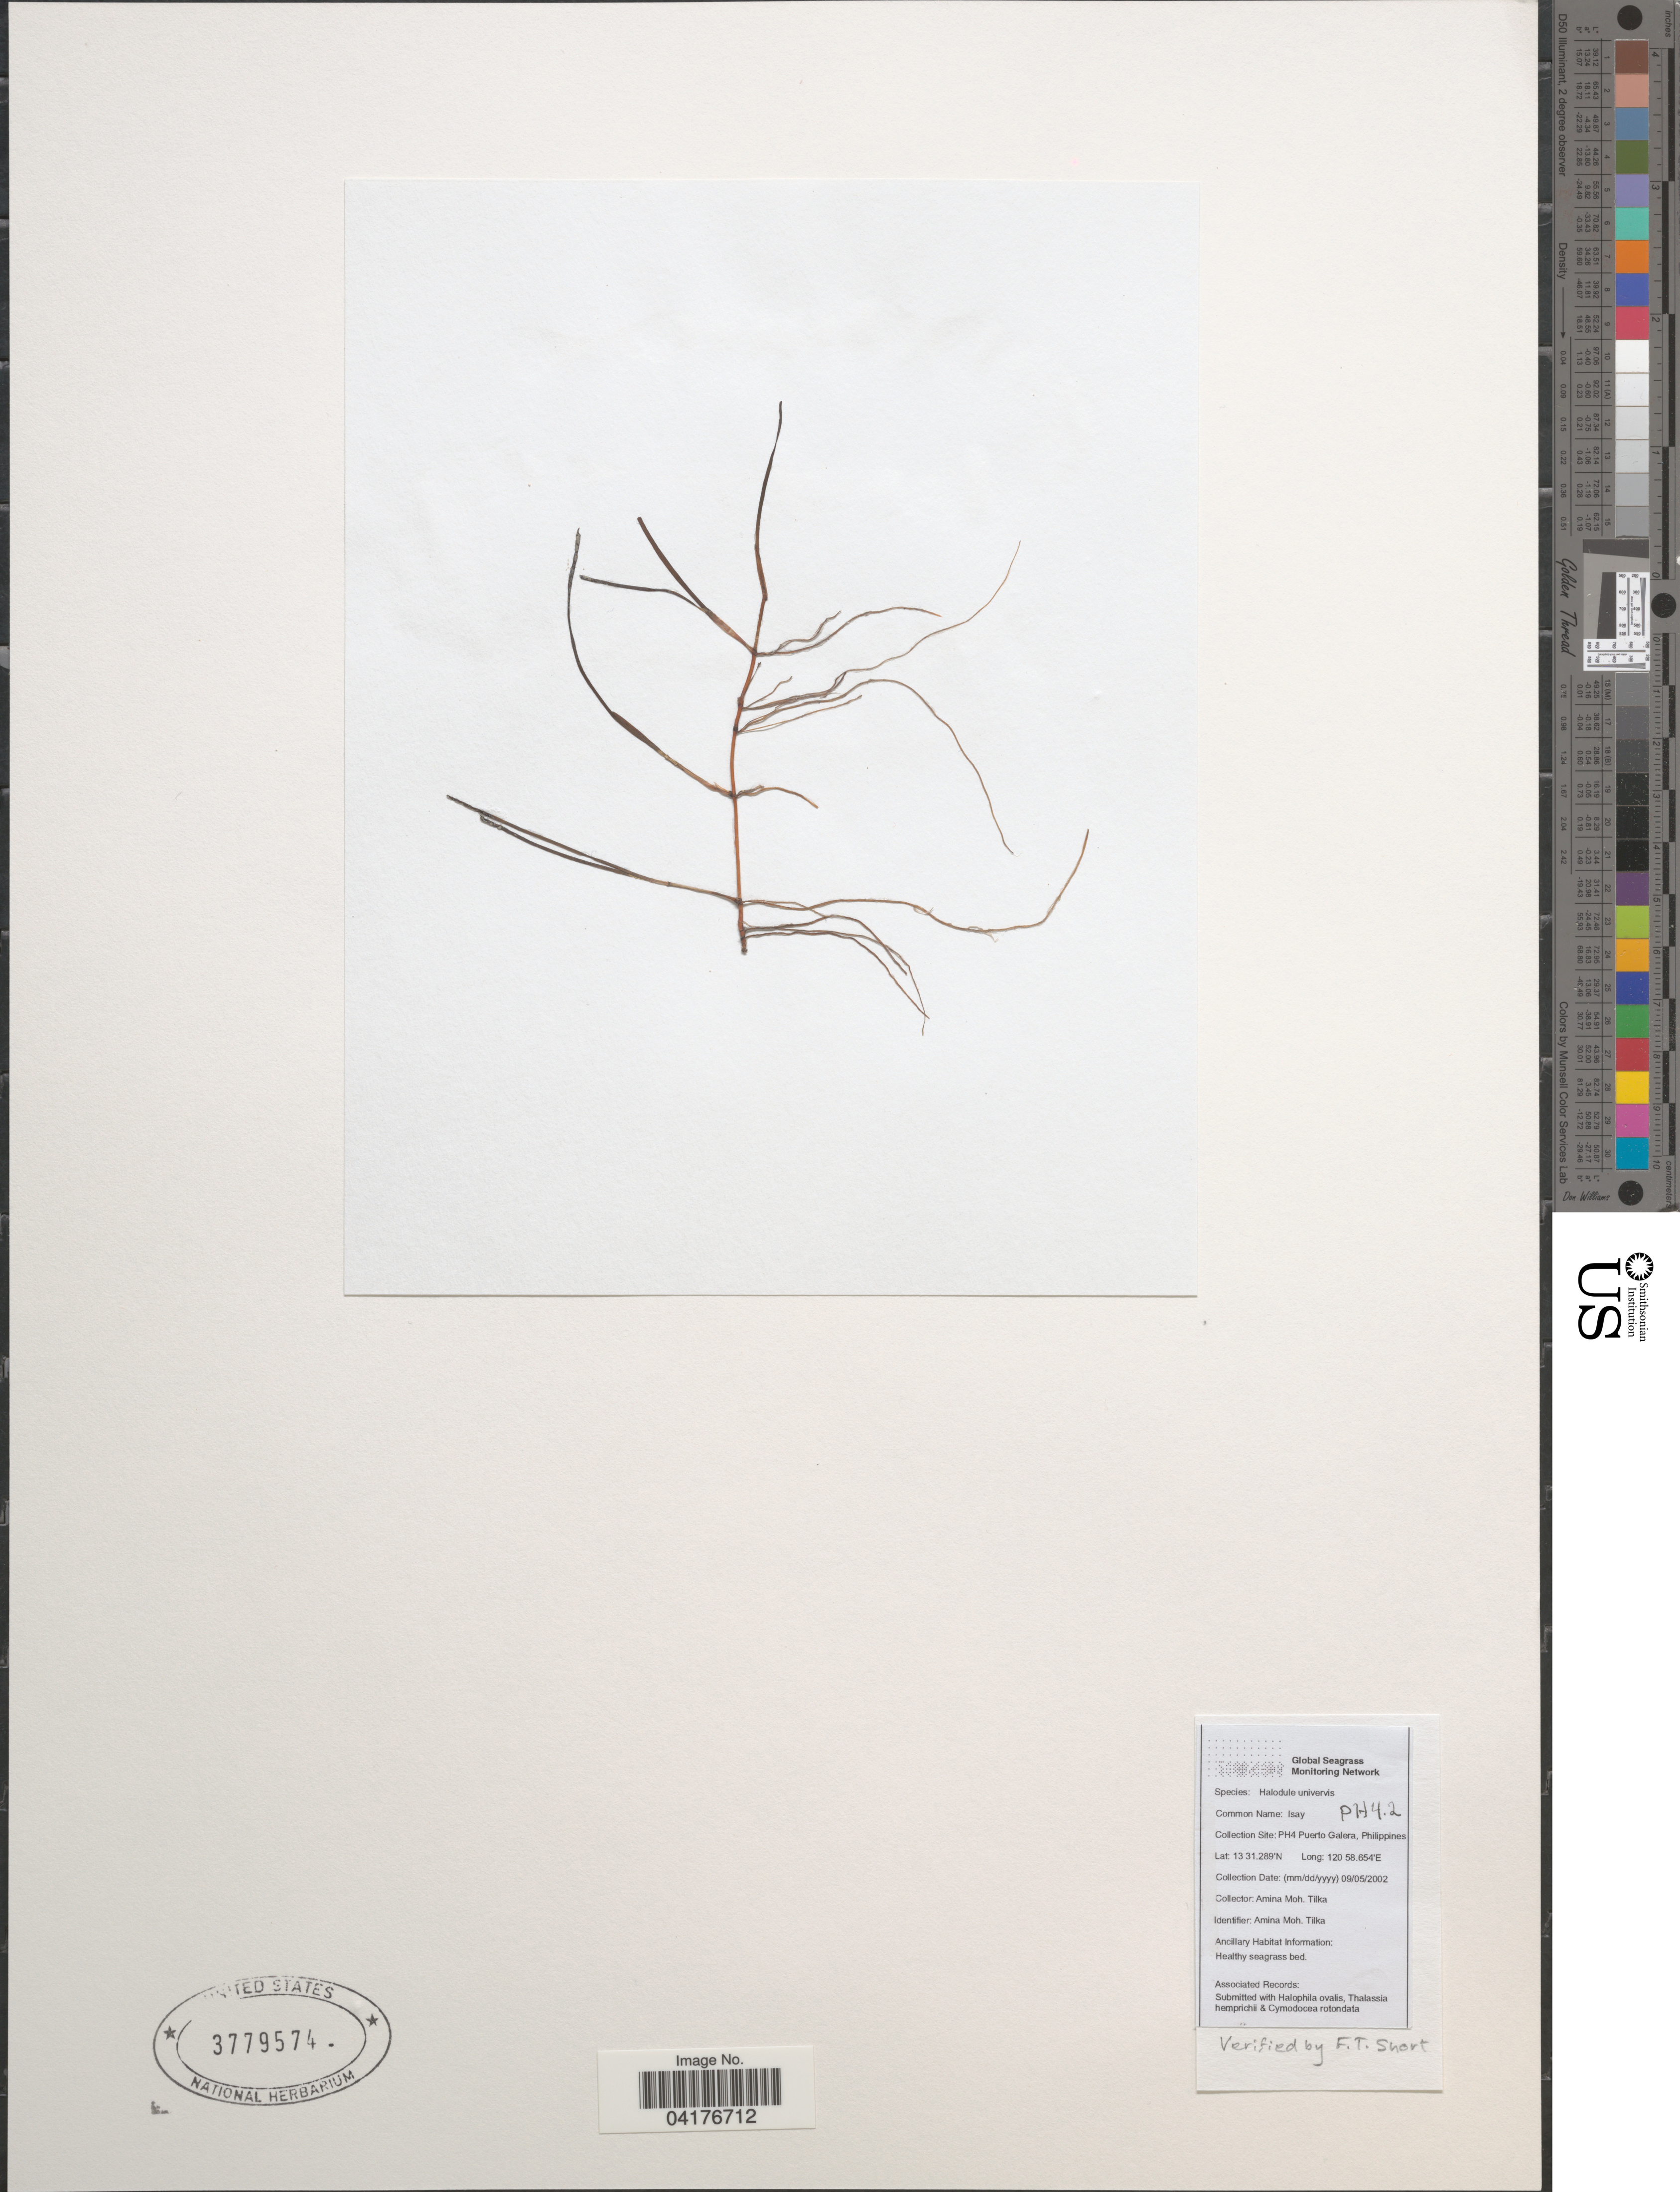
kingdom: Plantae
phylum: Tracheophyta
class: Liliopsida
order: Alismatales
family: Cymodoceaceae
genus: Halodule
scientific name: Halodule uninervis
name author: (Forssk.) Asch.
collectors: A. Tilka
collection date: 2002-09-05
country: Philippines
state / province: Mimaropa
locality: PH4.2 Puerto Galera.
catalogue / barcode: US 3779574